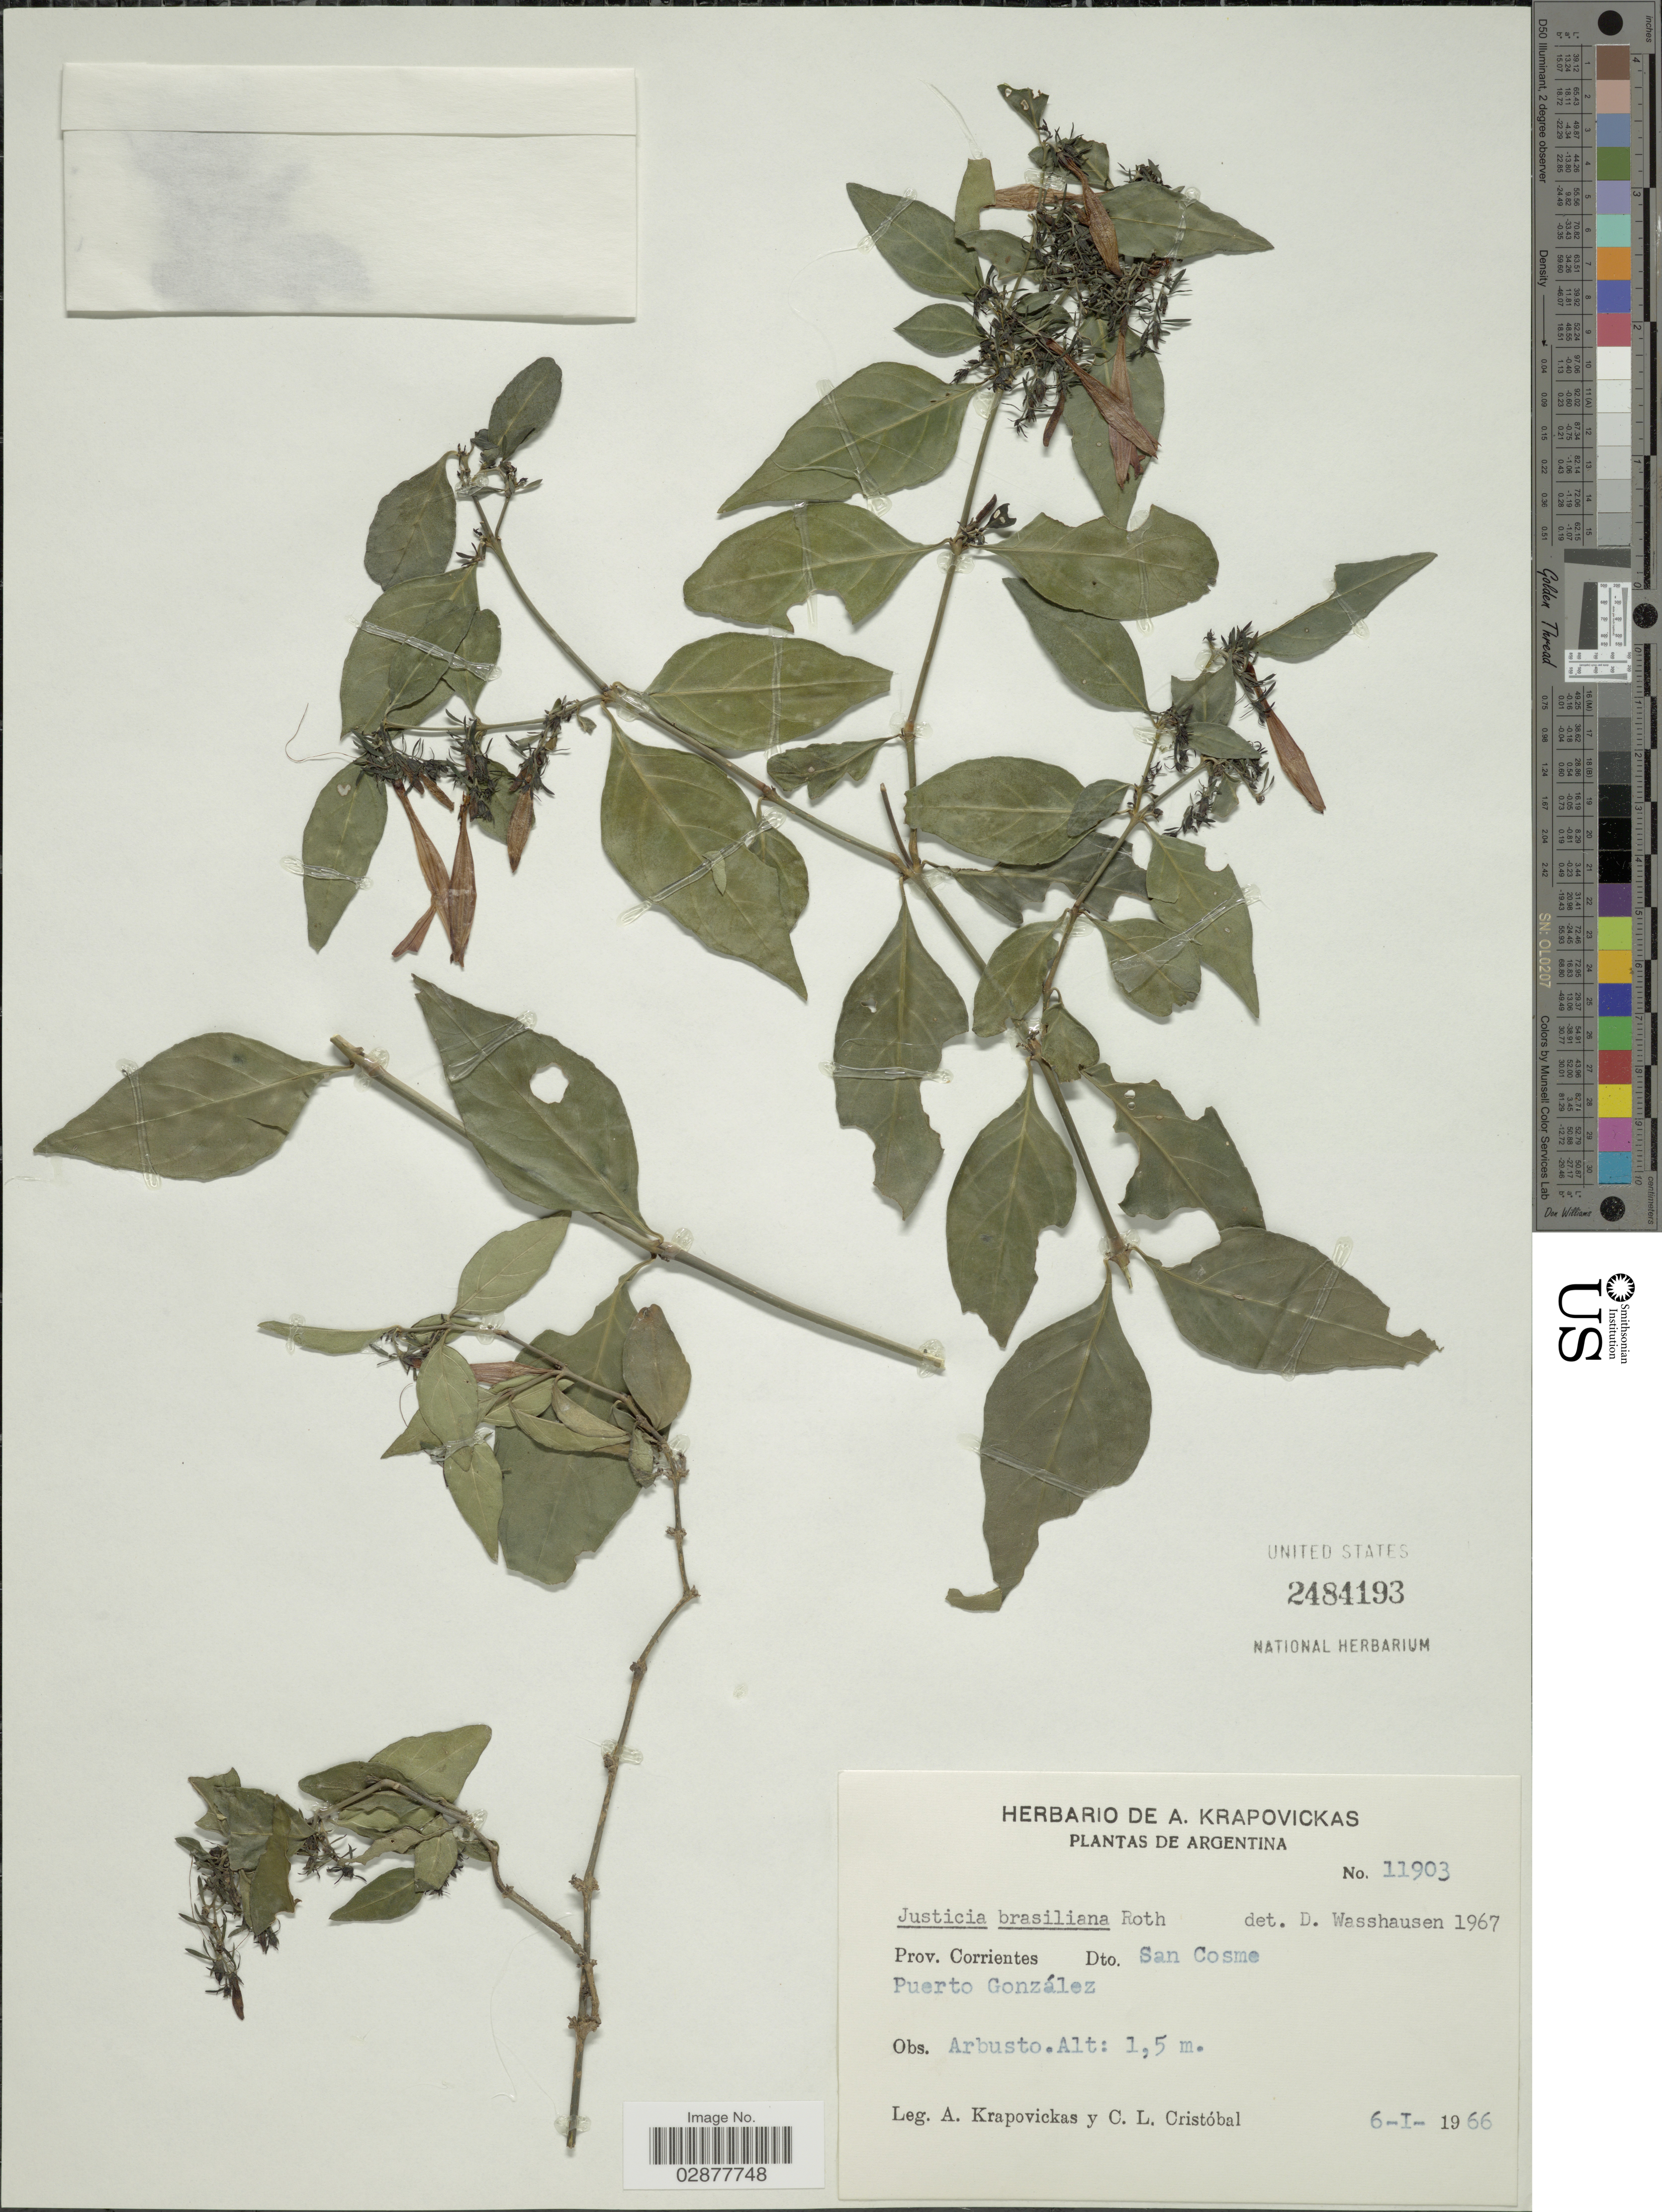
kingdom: Plantae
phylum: Tracheophyta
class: Magnoliopsida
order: Lamiales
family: Acanthaceae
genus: Justicia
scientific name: Justicia brasiliana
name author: Roth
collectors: A. Krapovickas & C. L. Cristóbal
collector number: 11903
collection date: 1966-01-06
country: Argentina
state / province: Corrientes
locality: Prov. Corrientes, Dto. San Cosme. Puerto González.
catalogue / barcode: US 2484193